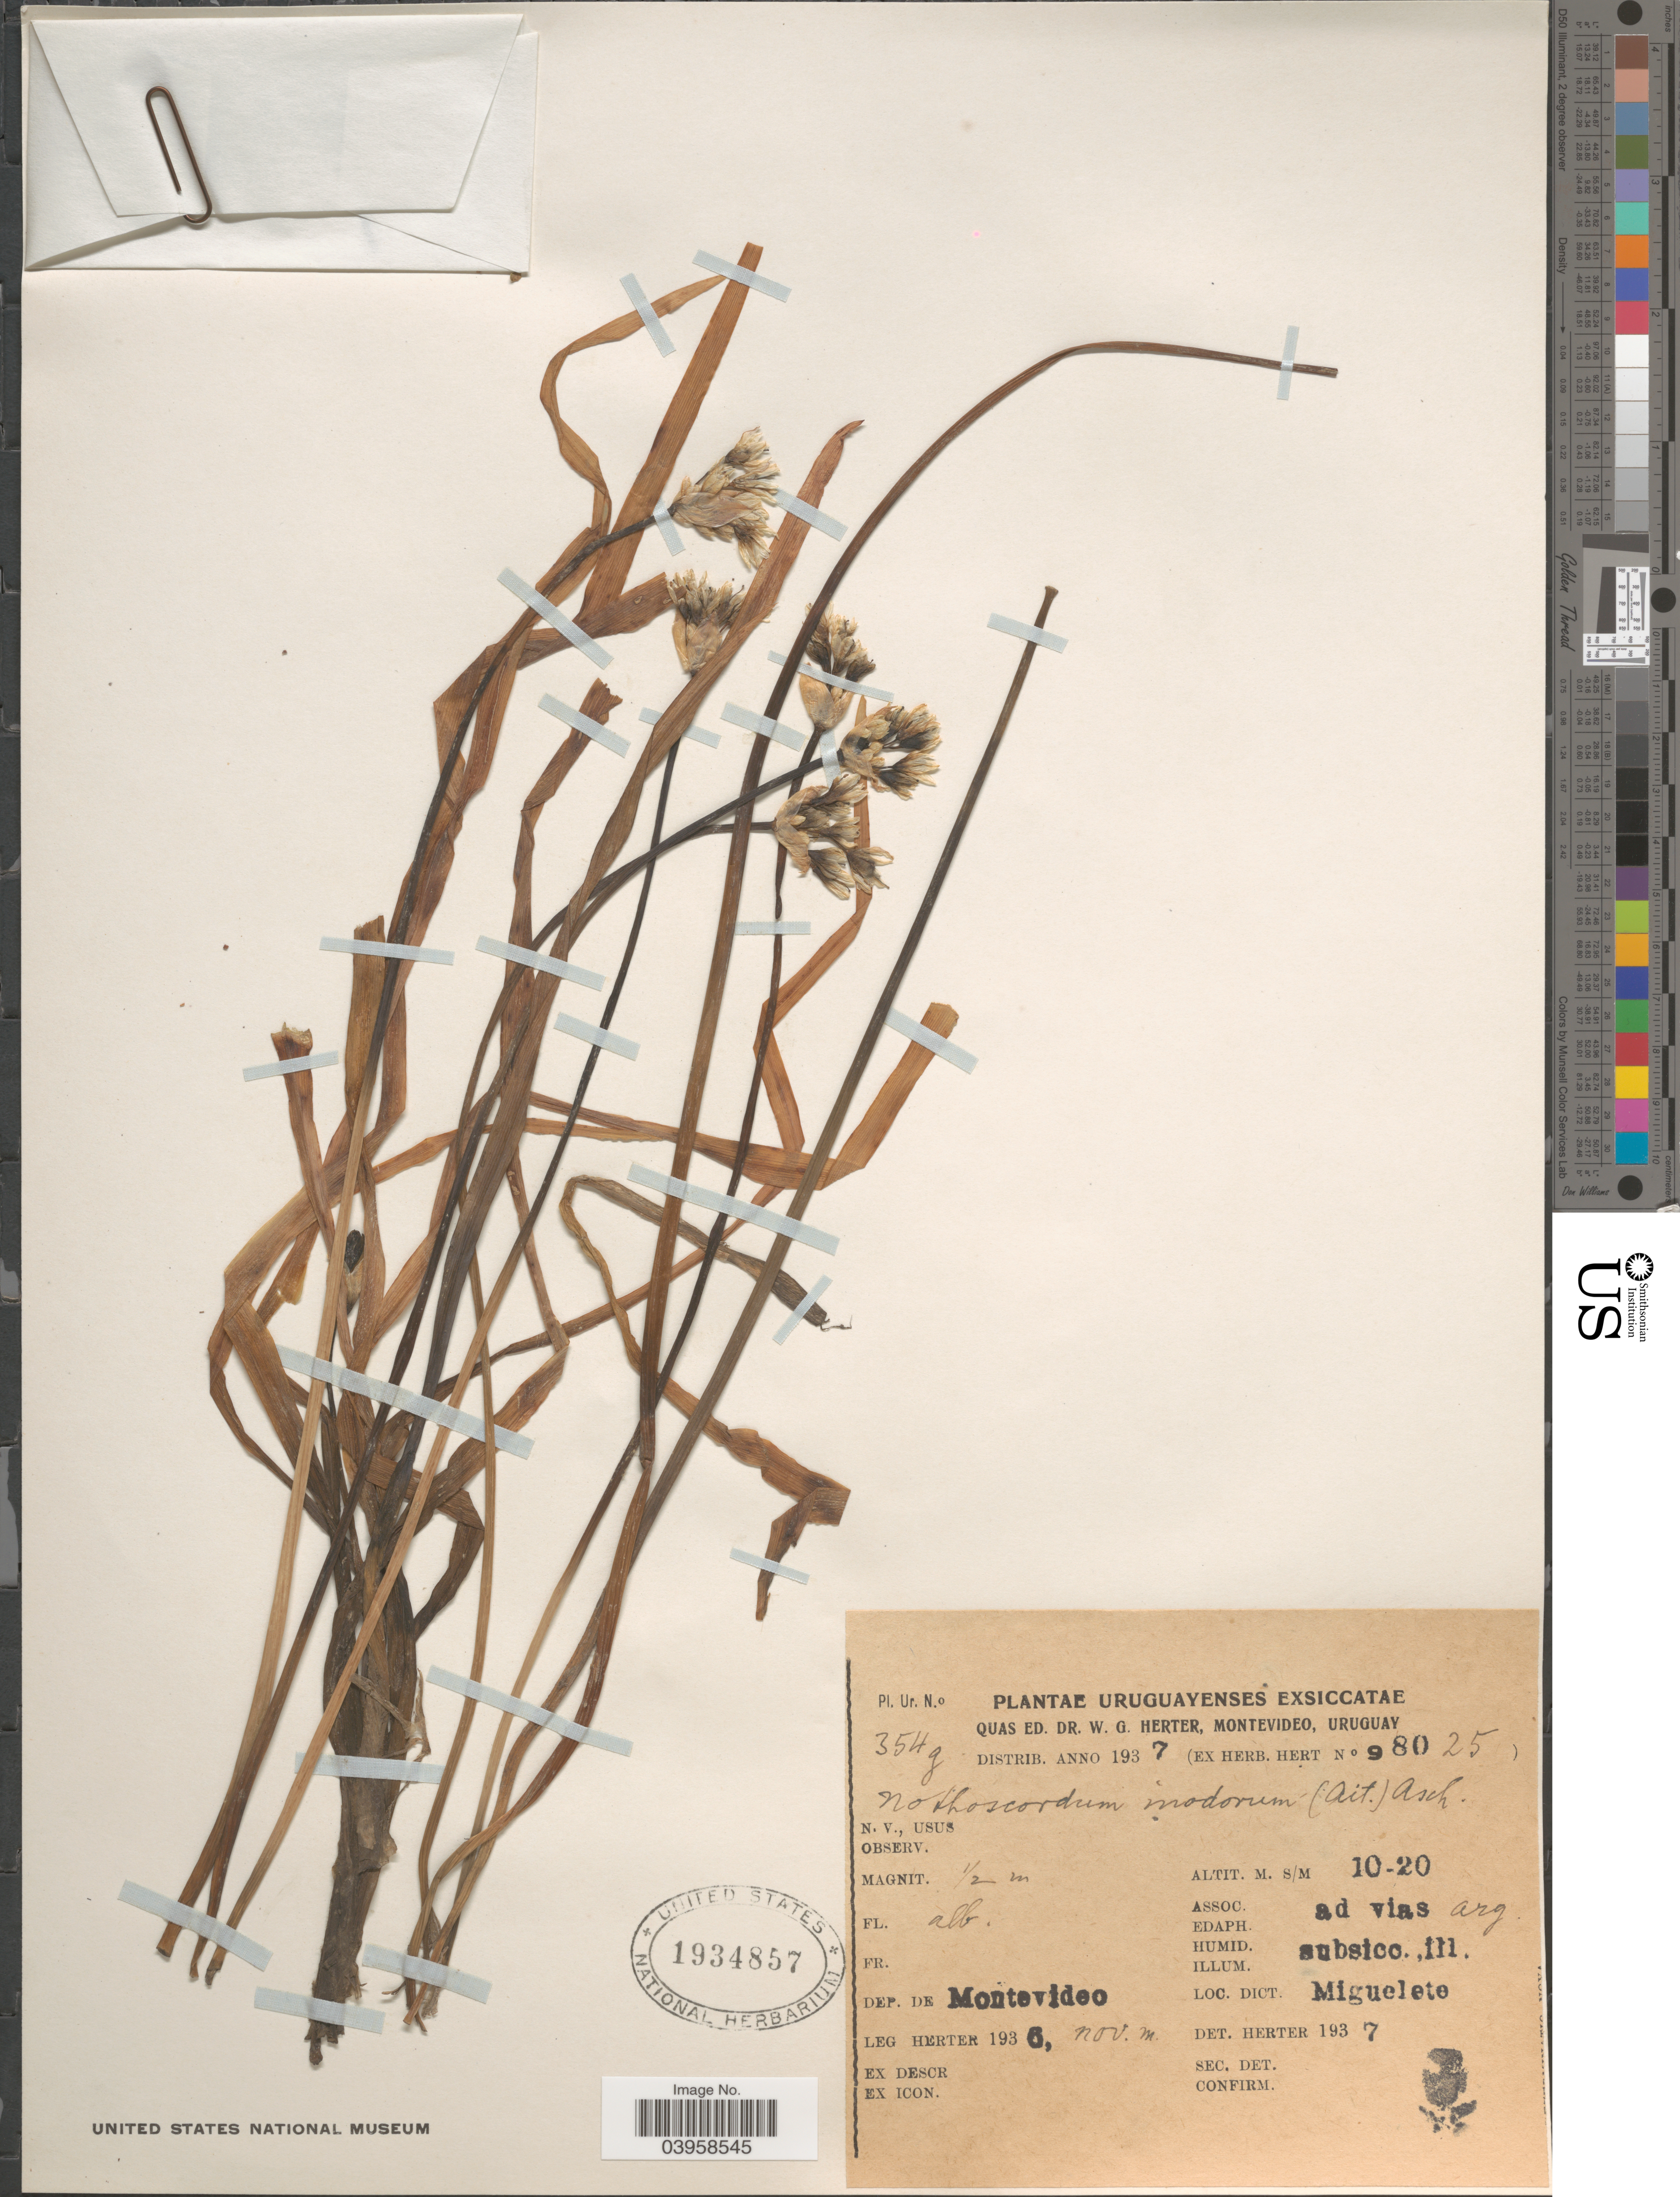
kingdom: Plantae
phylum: Tracheophyta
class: Liliopsida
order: Asparagales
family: Amaryllidaceae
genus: Nothoscordum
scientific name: Nothoscordum inodorum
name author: (Aiton) G. Nicholson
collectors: W. G. Herter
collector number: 354g(98025)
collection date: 1936-11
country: Uruguay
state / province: Montevideo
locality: Dep. de Montevideo. Loc. Dict. Miguelete.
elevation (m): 10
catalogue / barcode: US 1934857